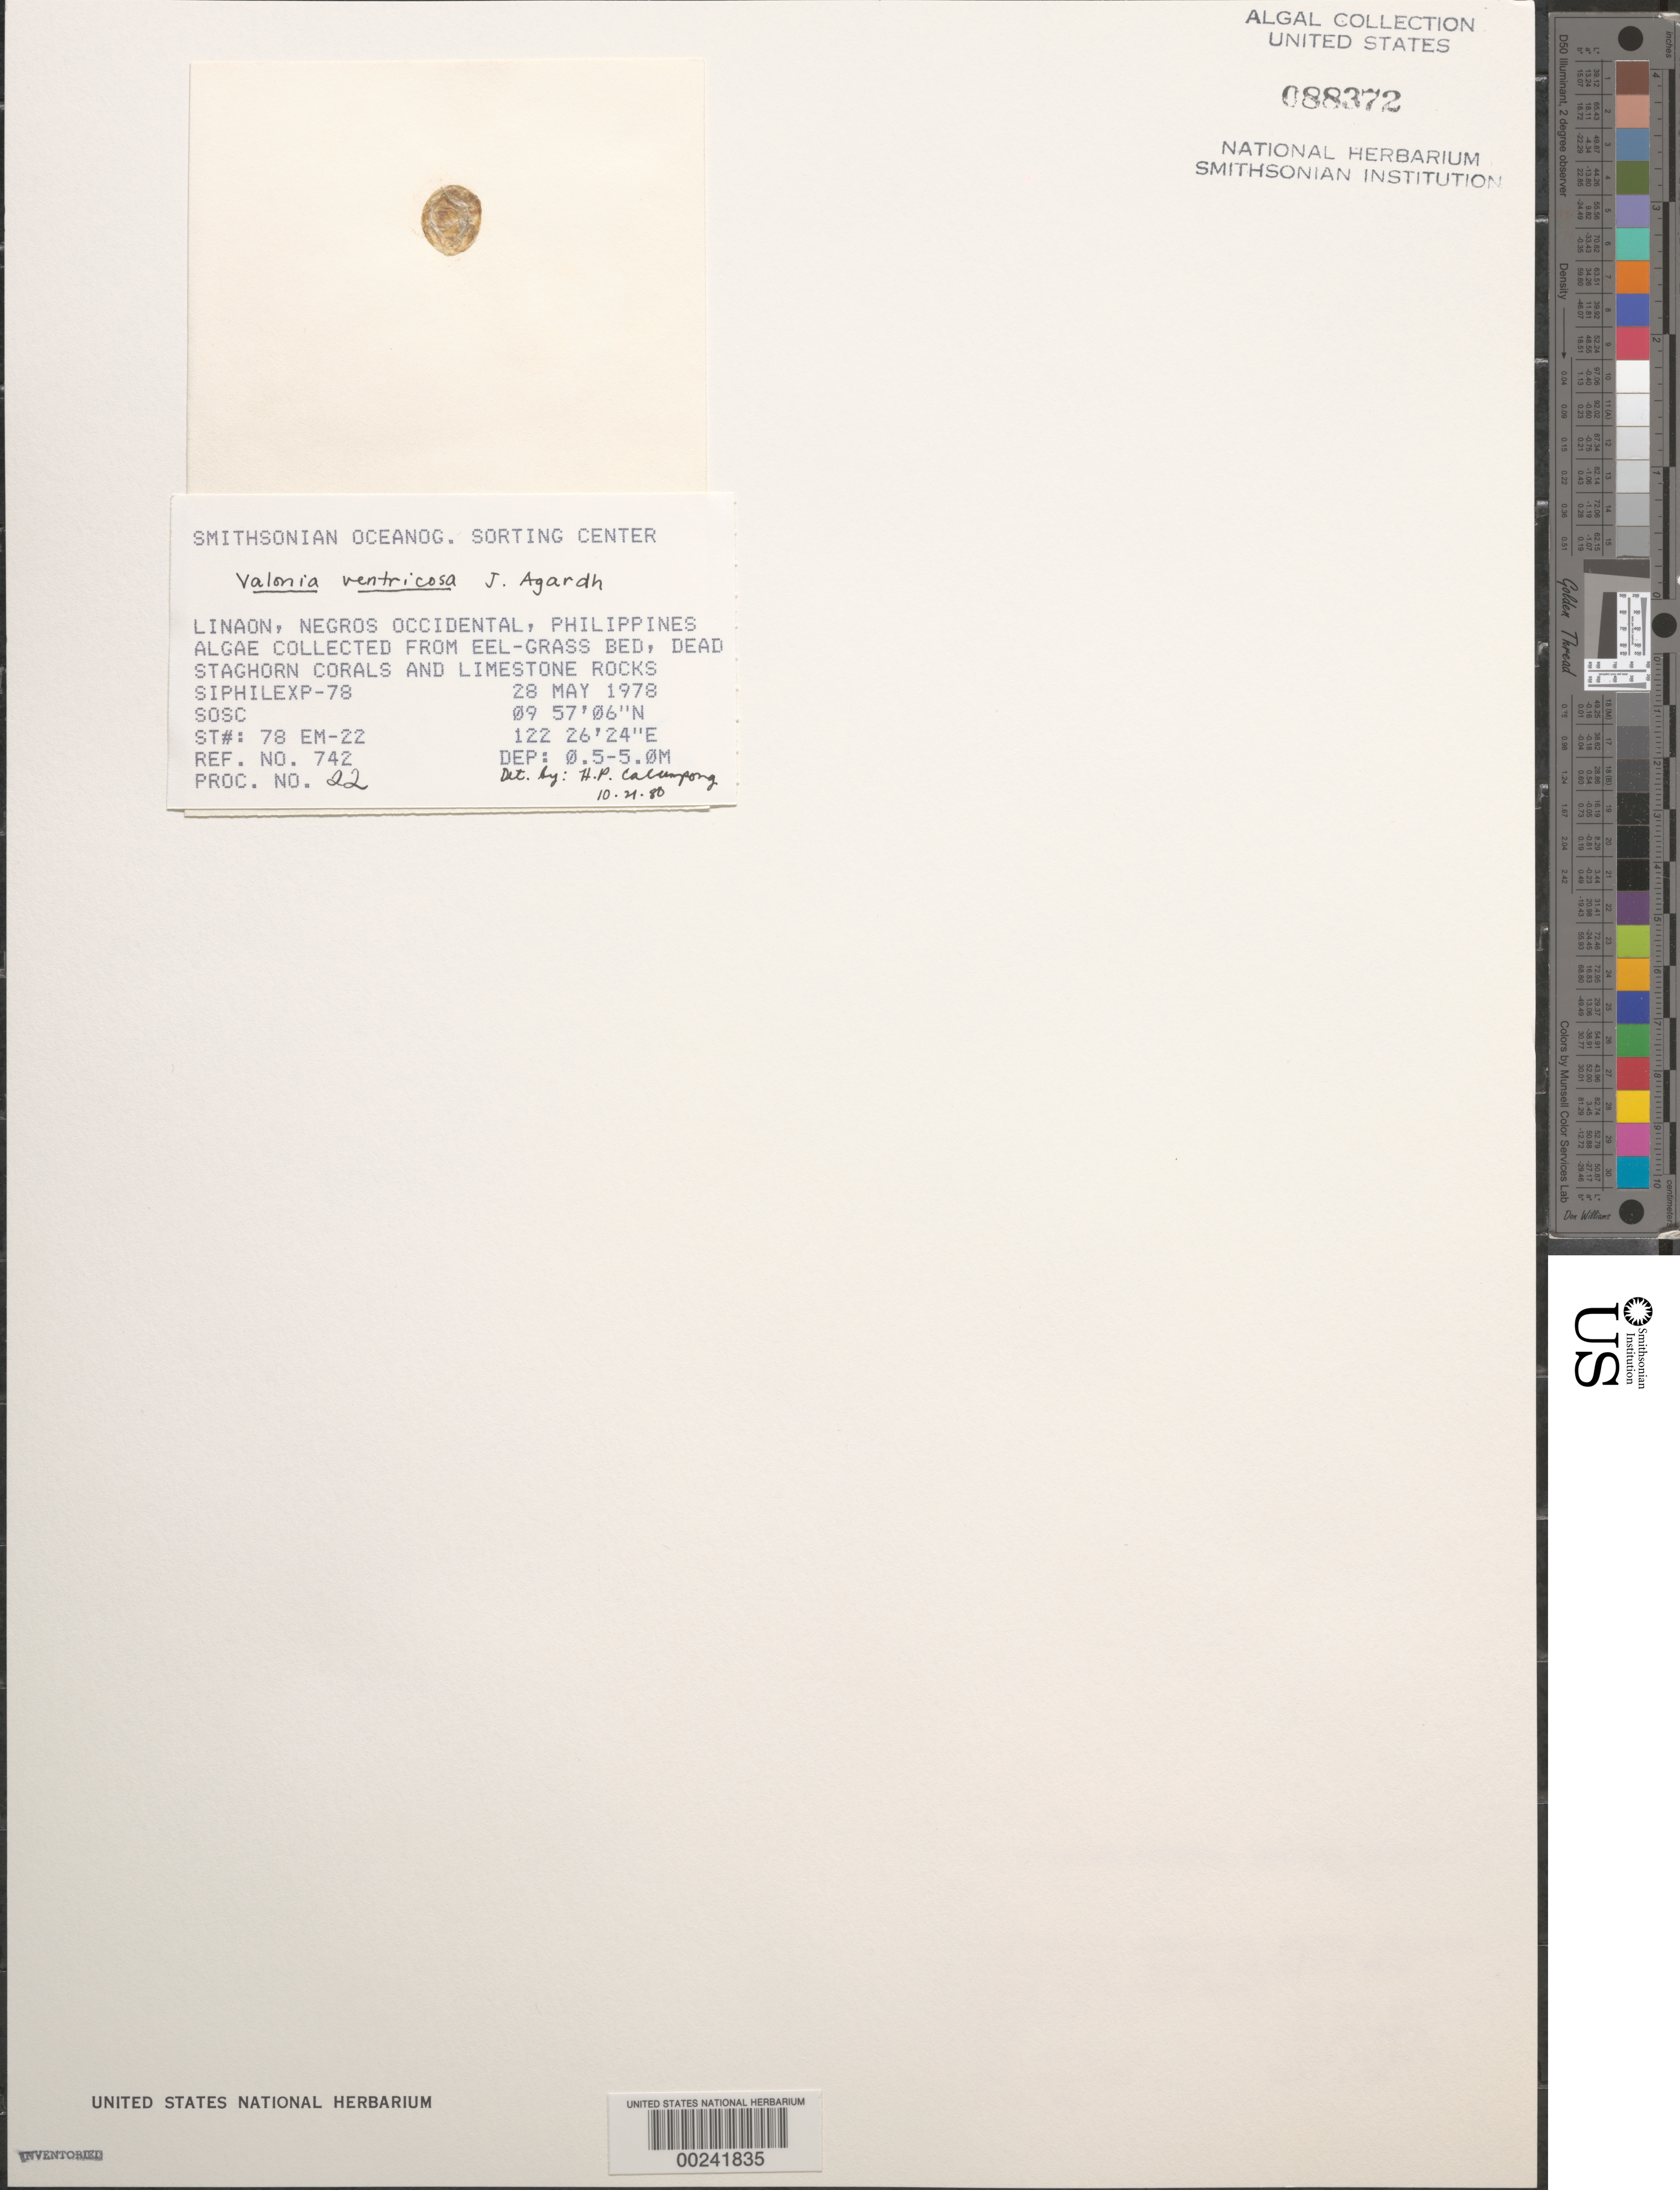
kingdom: Plantae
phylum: Chlorophyta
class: Ulvophyceae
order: Siphonocladales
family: Valoniaceae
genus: Valonia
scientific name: Valonia ventricosa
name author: J. Agardh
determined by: Calumpong, H. P.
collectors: SOSC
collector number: Station 78 Em-22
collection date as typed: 28 May 1978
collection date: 1978-05-28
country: Philippines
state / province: Western Visayas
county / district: Negros Occidental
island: Negros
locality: Linaon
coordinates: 09 57' 06" N, 122 26' 24" E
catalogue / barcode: US 88372